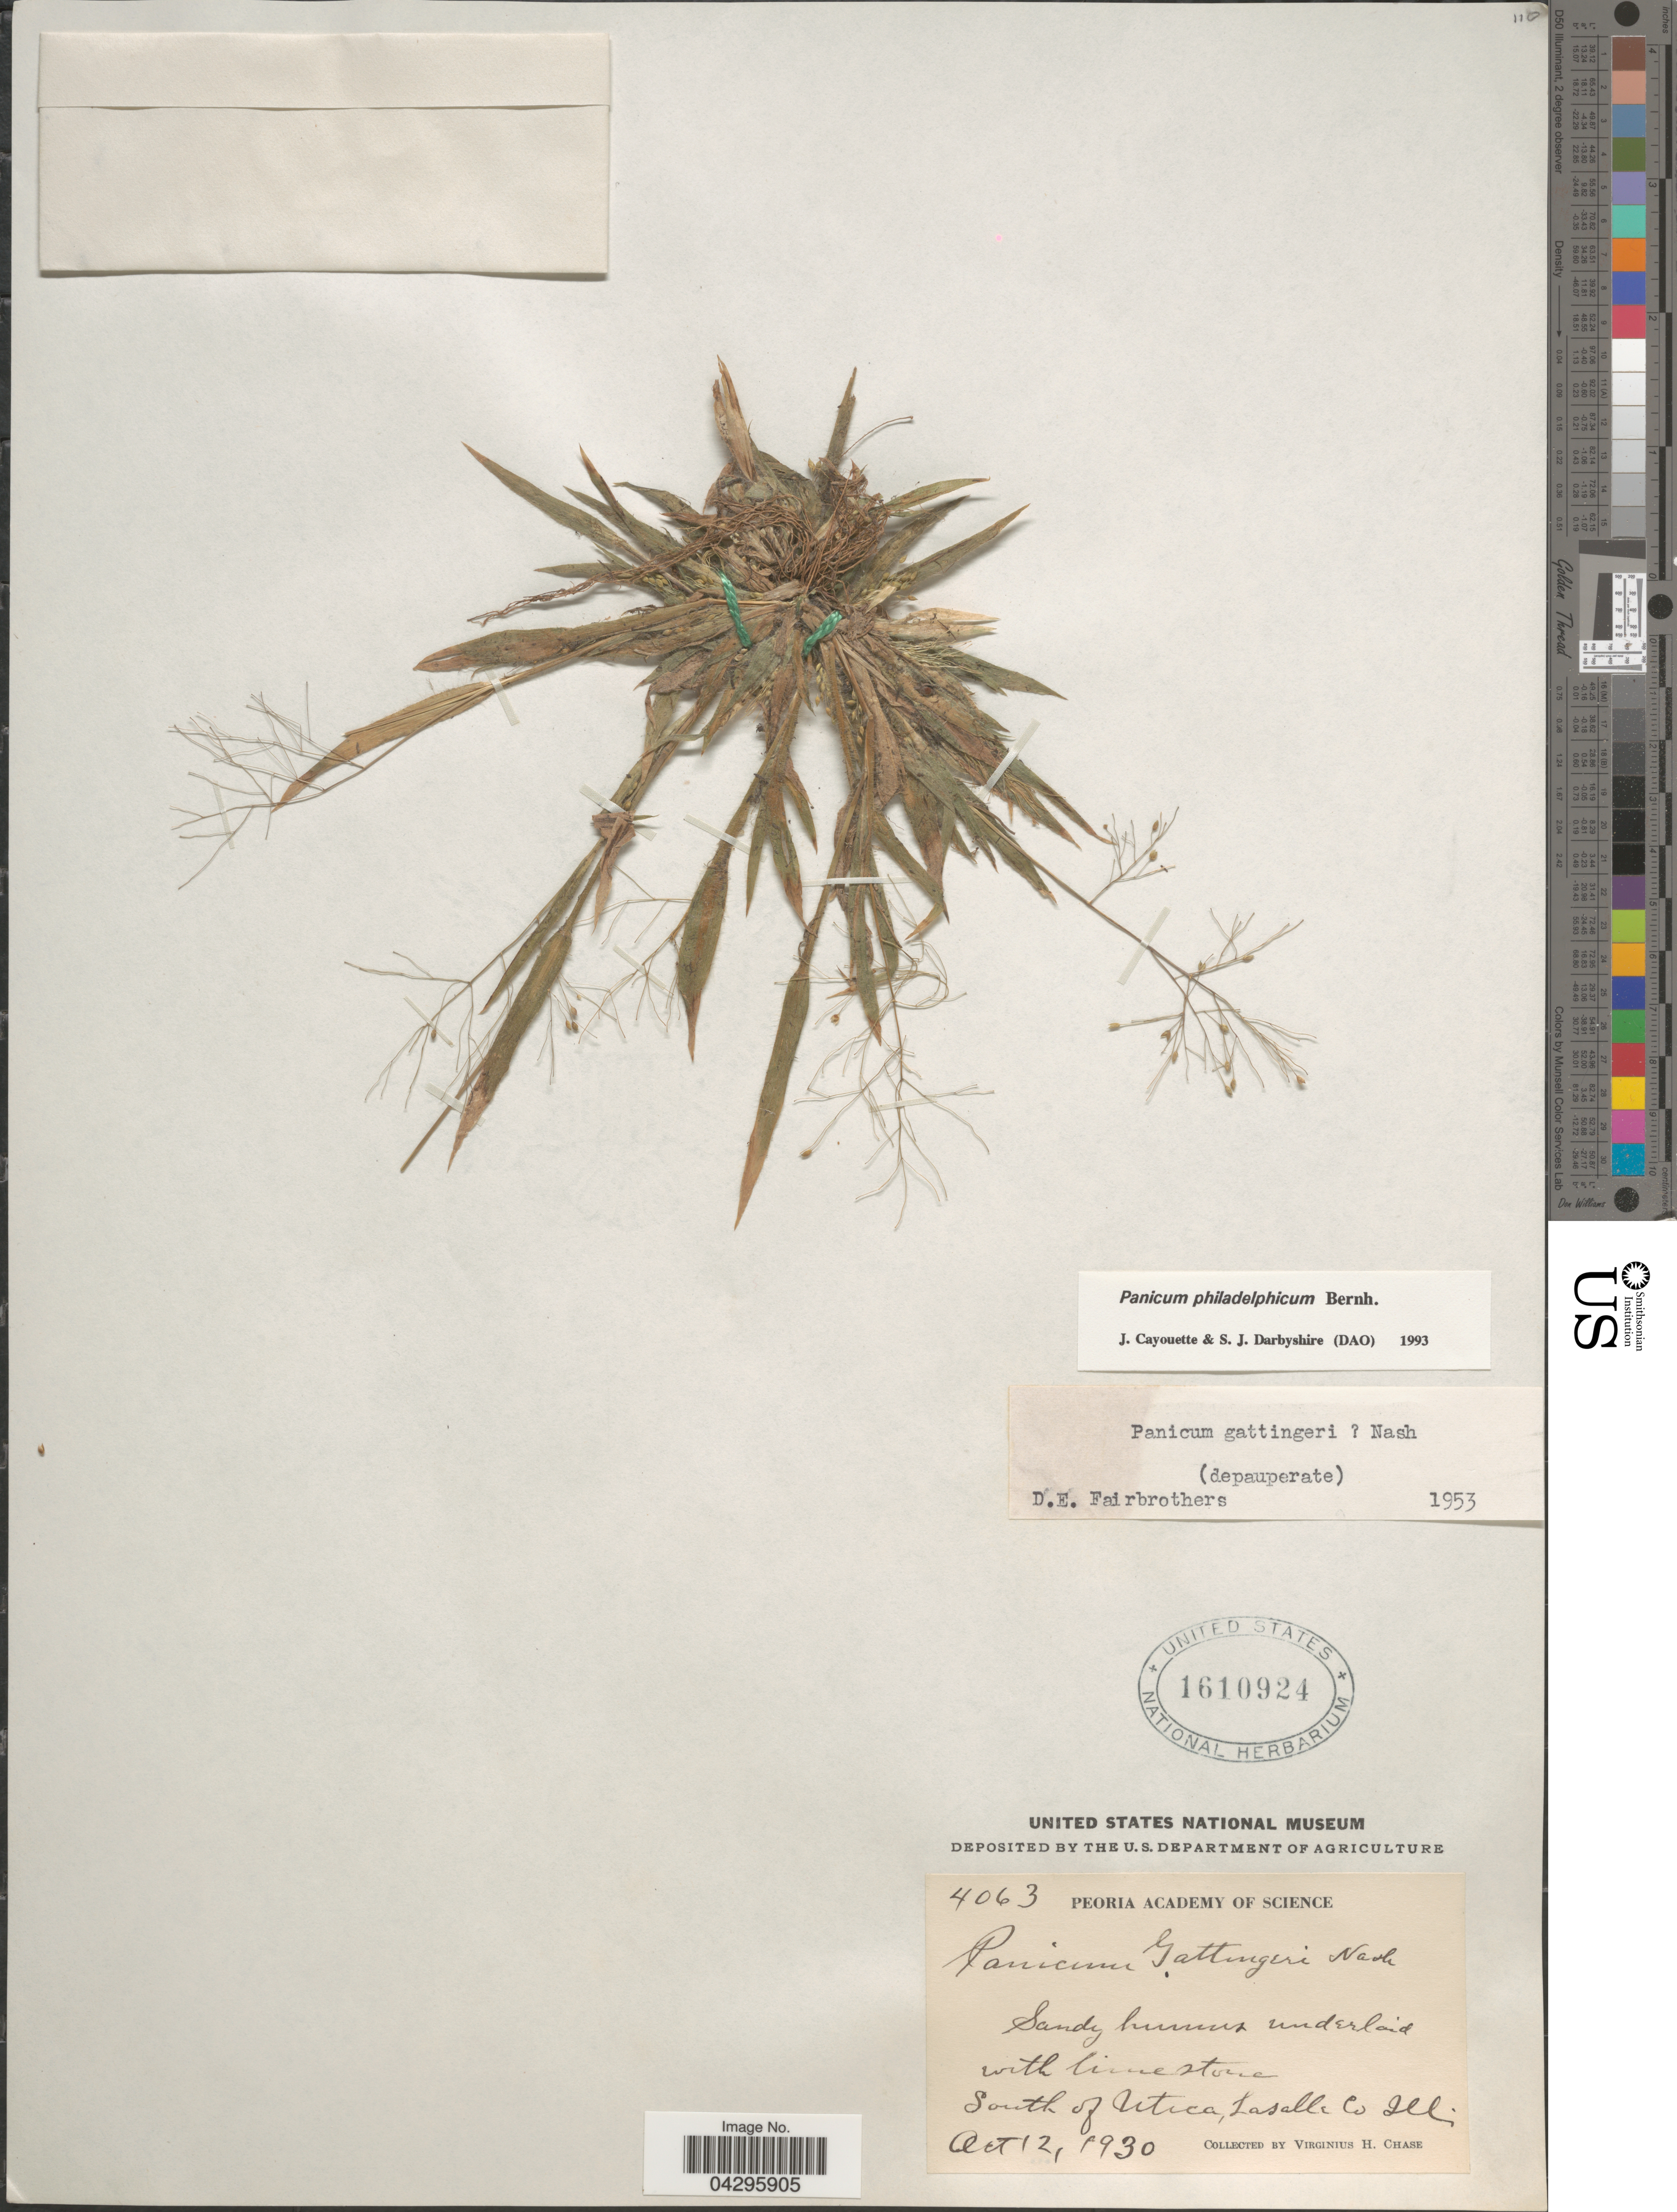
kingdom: Plantae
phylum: Tracheophyta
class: Liliopsida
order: Poales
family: Poaceae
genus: Panicum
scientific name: Panicum philadelphicum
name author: Bernh. ex Trin.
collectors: V. H. Chase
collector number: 4063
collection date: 1930-10-12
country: United States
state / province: Illinois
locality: South of Utica, Lasalle Co.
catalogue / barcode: US 1610924